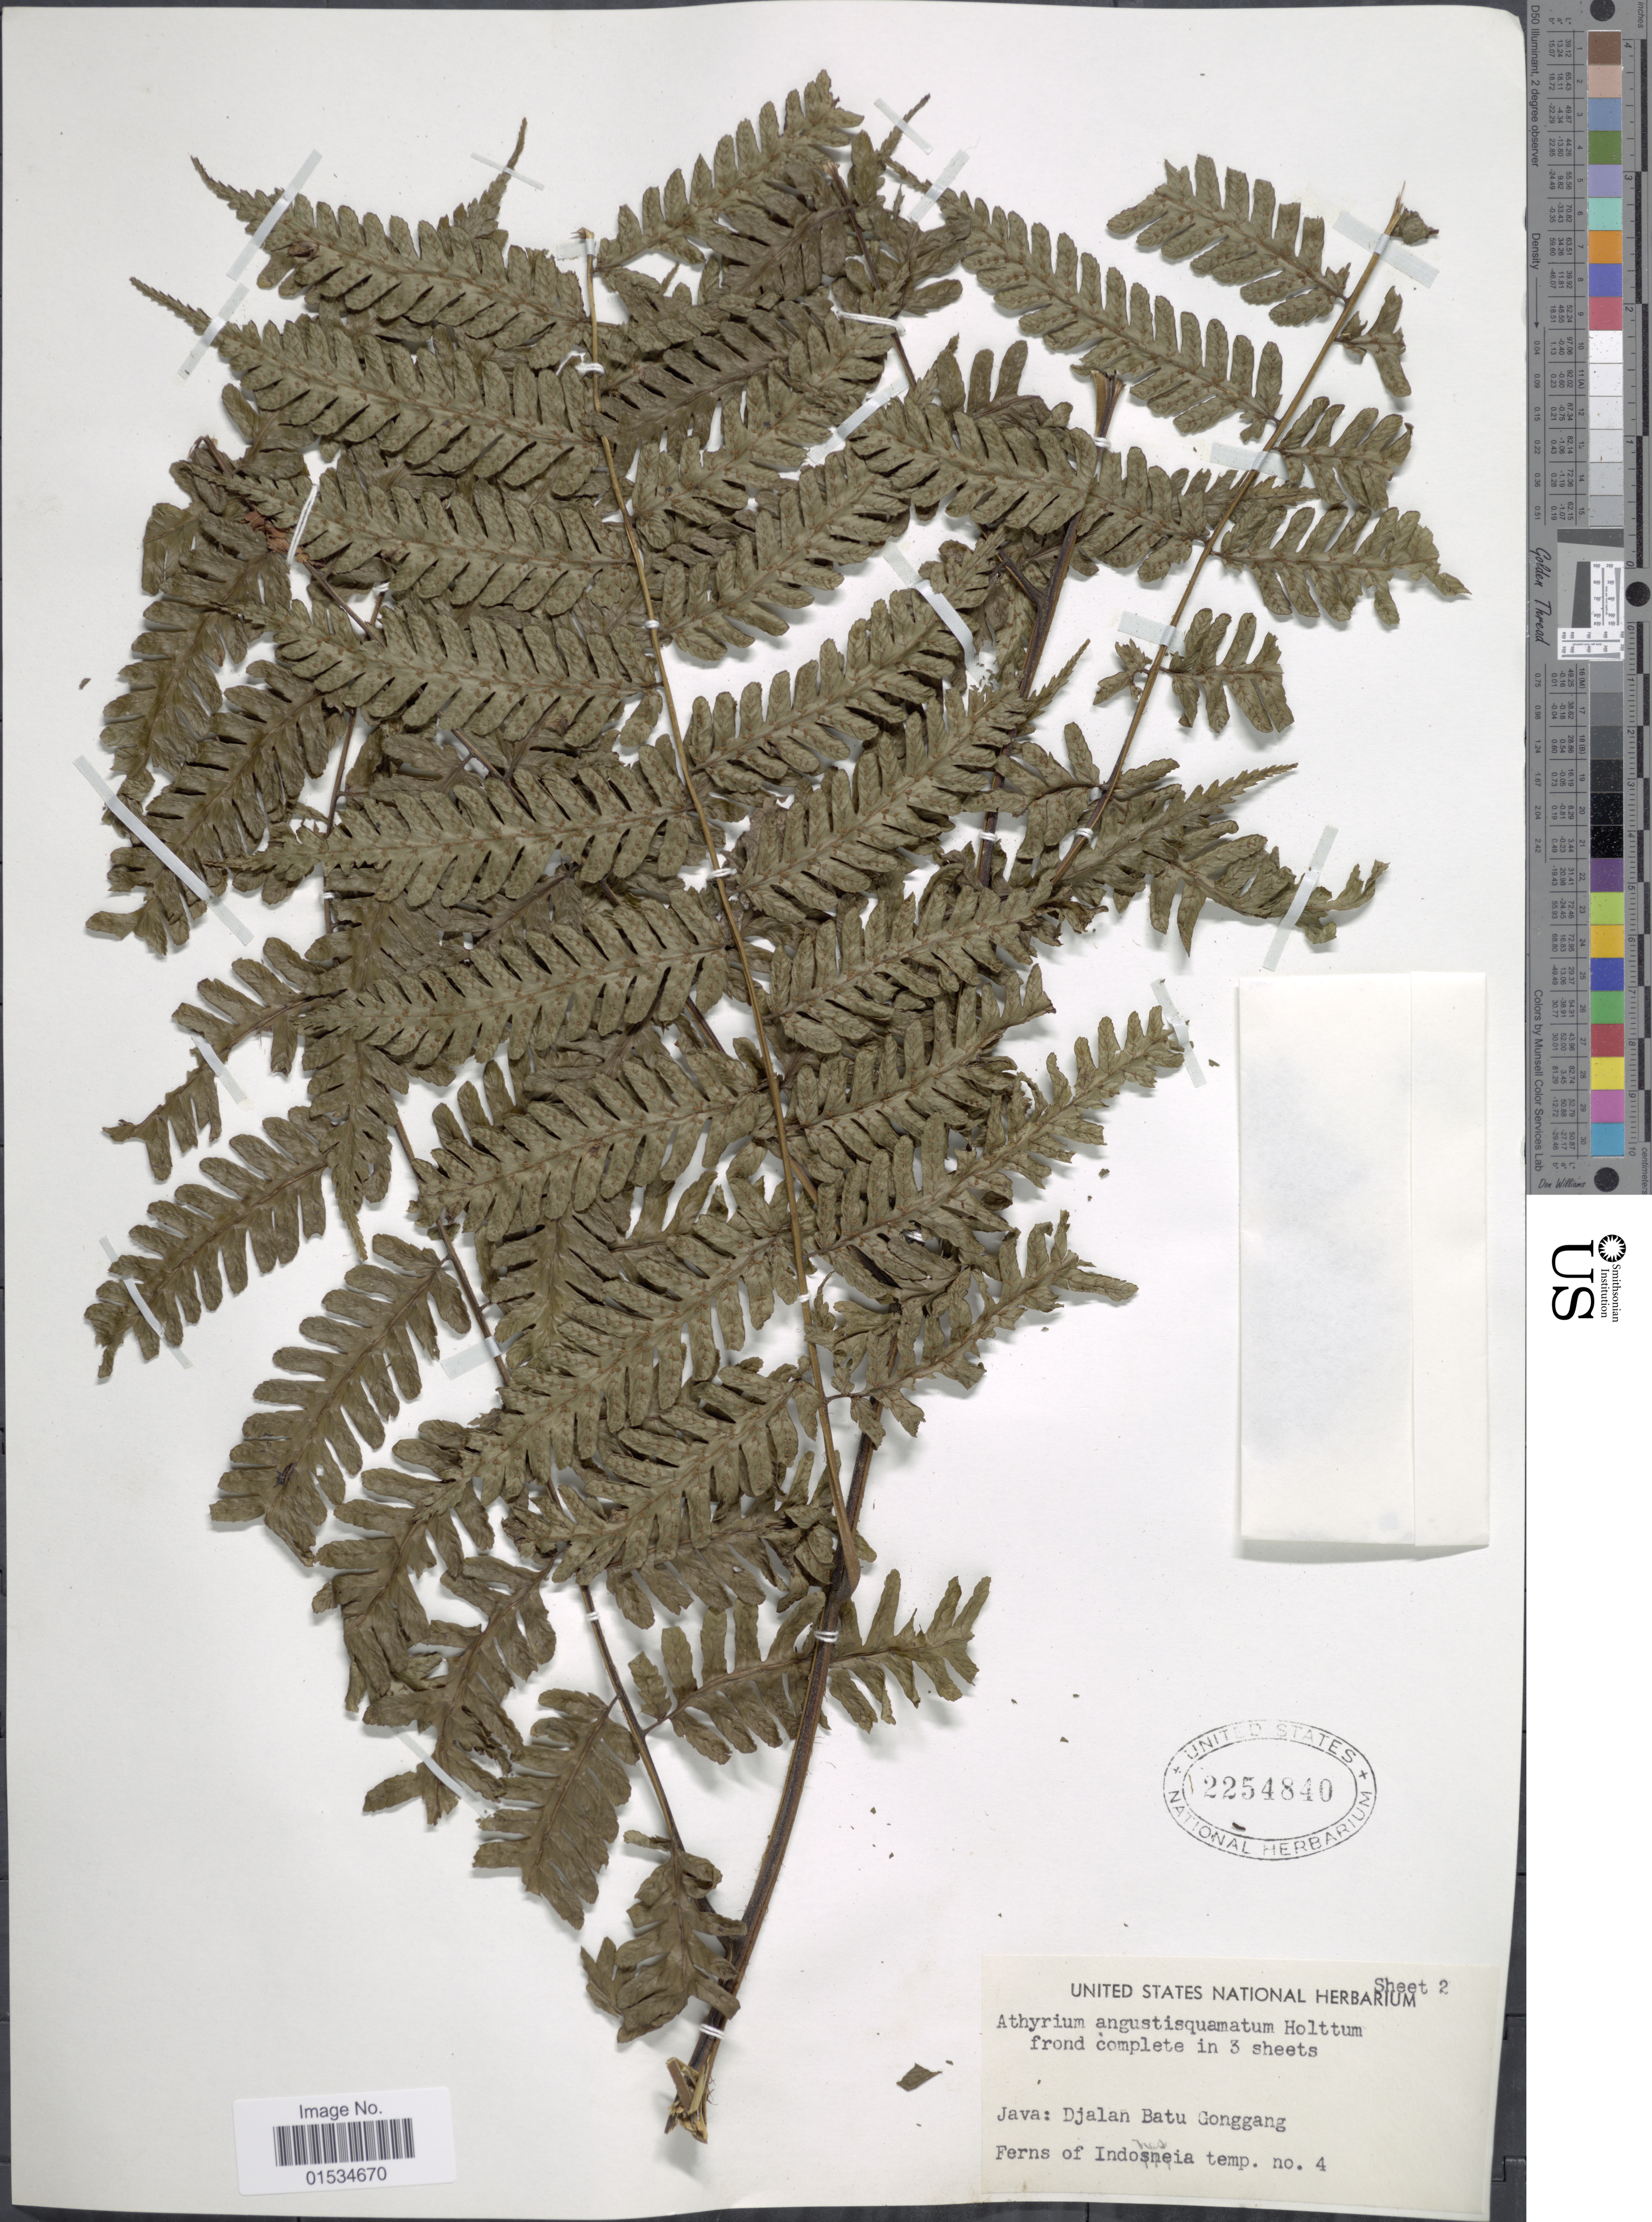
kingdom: Plantae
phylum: Tracheophyta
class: Polypodiopsida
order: Polypodiales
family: Athyriaceae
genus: Diplazium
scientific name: Diplazium angustisquamatum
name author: (Holttum) Parris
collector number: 4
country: Indonesia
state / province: Java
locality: Gjalan Batu Gonggang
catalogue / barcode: US 2254840